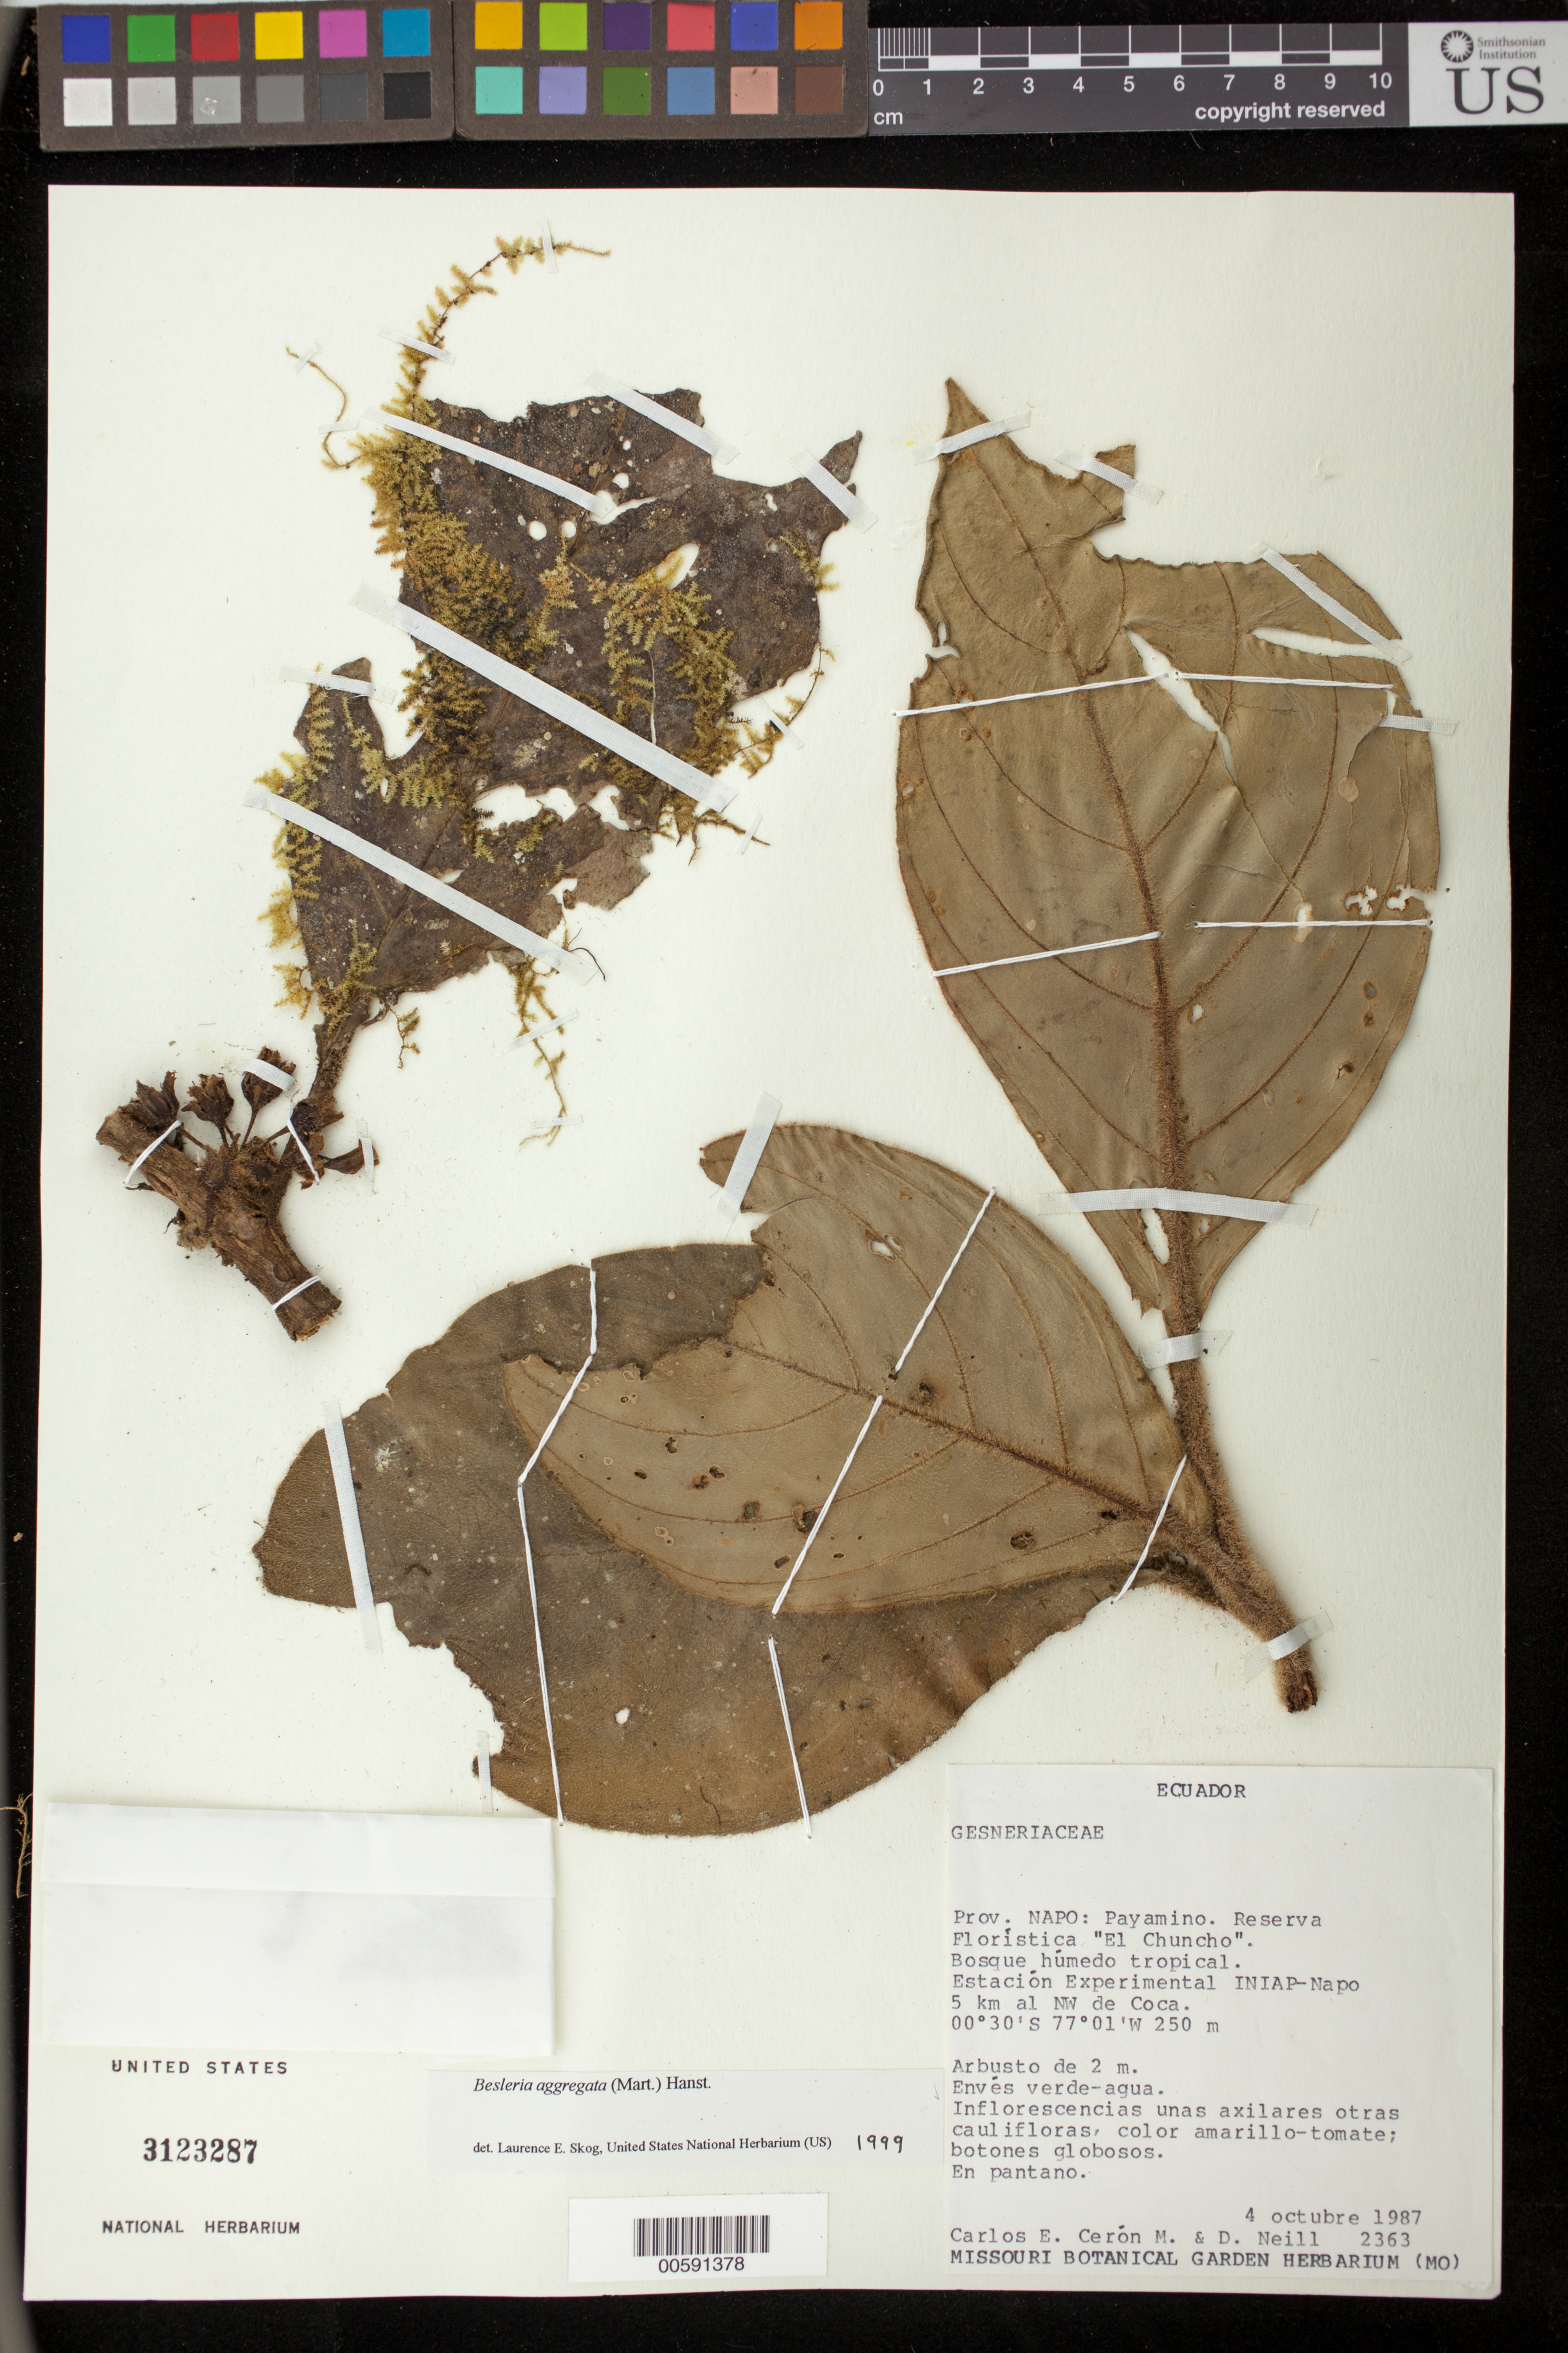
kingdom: Plantae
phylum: Tracheophyta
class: Magnoliopsida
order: Lamiales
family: Gesneriaceae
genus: Besleria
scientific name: Besleria aggregata var. aggregata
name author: (Mart.) Hanst.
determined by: Skog, Laurence E.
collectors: C. E. Cerón M. & D. A. Neill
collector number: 2363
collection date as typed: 04 Oct 1987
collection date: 1987-10-04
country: Ecuador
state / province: Napo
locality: Payamino, Reserva Florística "El Chuncho", Estación Experimental INIAP-Napo, 5 km al NW de Coca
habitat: Bosque húmedo tropical; en pantano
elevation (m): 250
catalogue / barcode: US 3123287